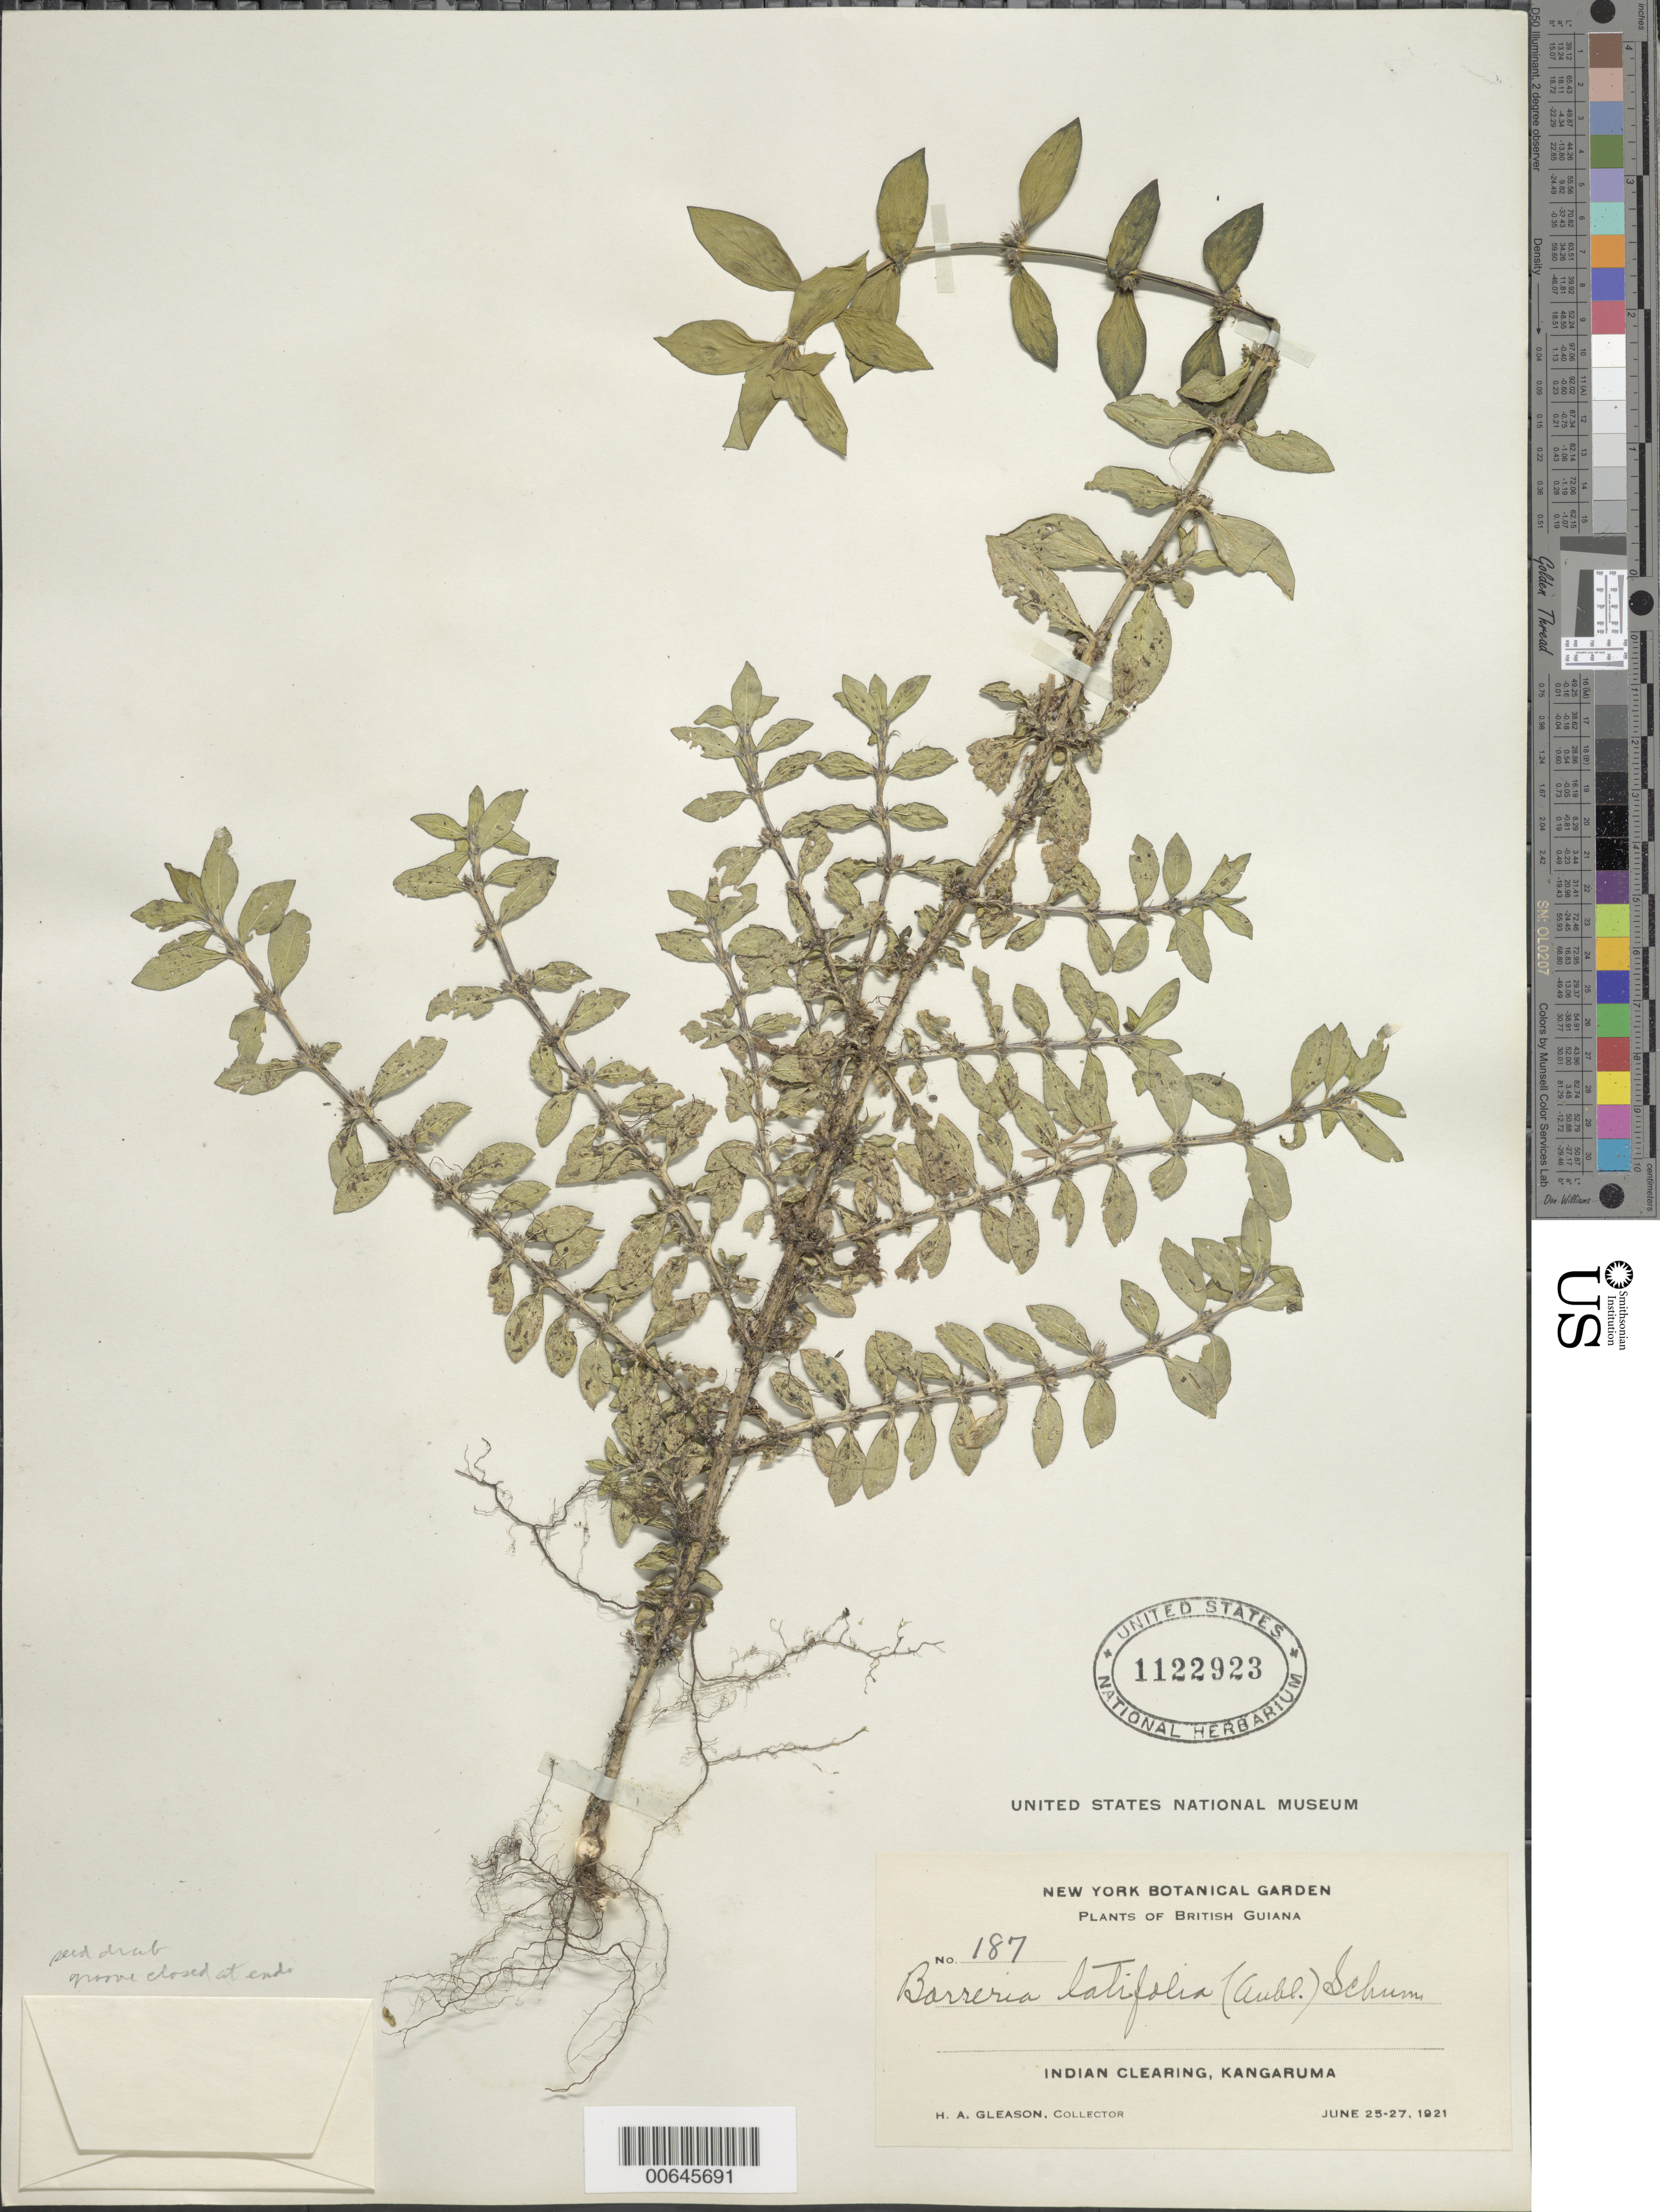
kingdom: Plantae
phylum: Tracheophyta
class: Magnoliopsida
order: Gentianales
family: Rubiaceae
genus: Borreria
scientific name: Borreria latifolia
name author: (Aubl.) K. Schum.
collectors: H. A. Gleason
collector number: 187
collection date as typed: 25-Jun-21 to 27-Jun-21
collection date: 1921-06-25/1921-06-27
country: Guyana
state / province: Potaro-Siparuni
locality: Kangaruma, Indian clearing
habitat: Dense upland bush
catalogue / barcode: US 1122923